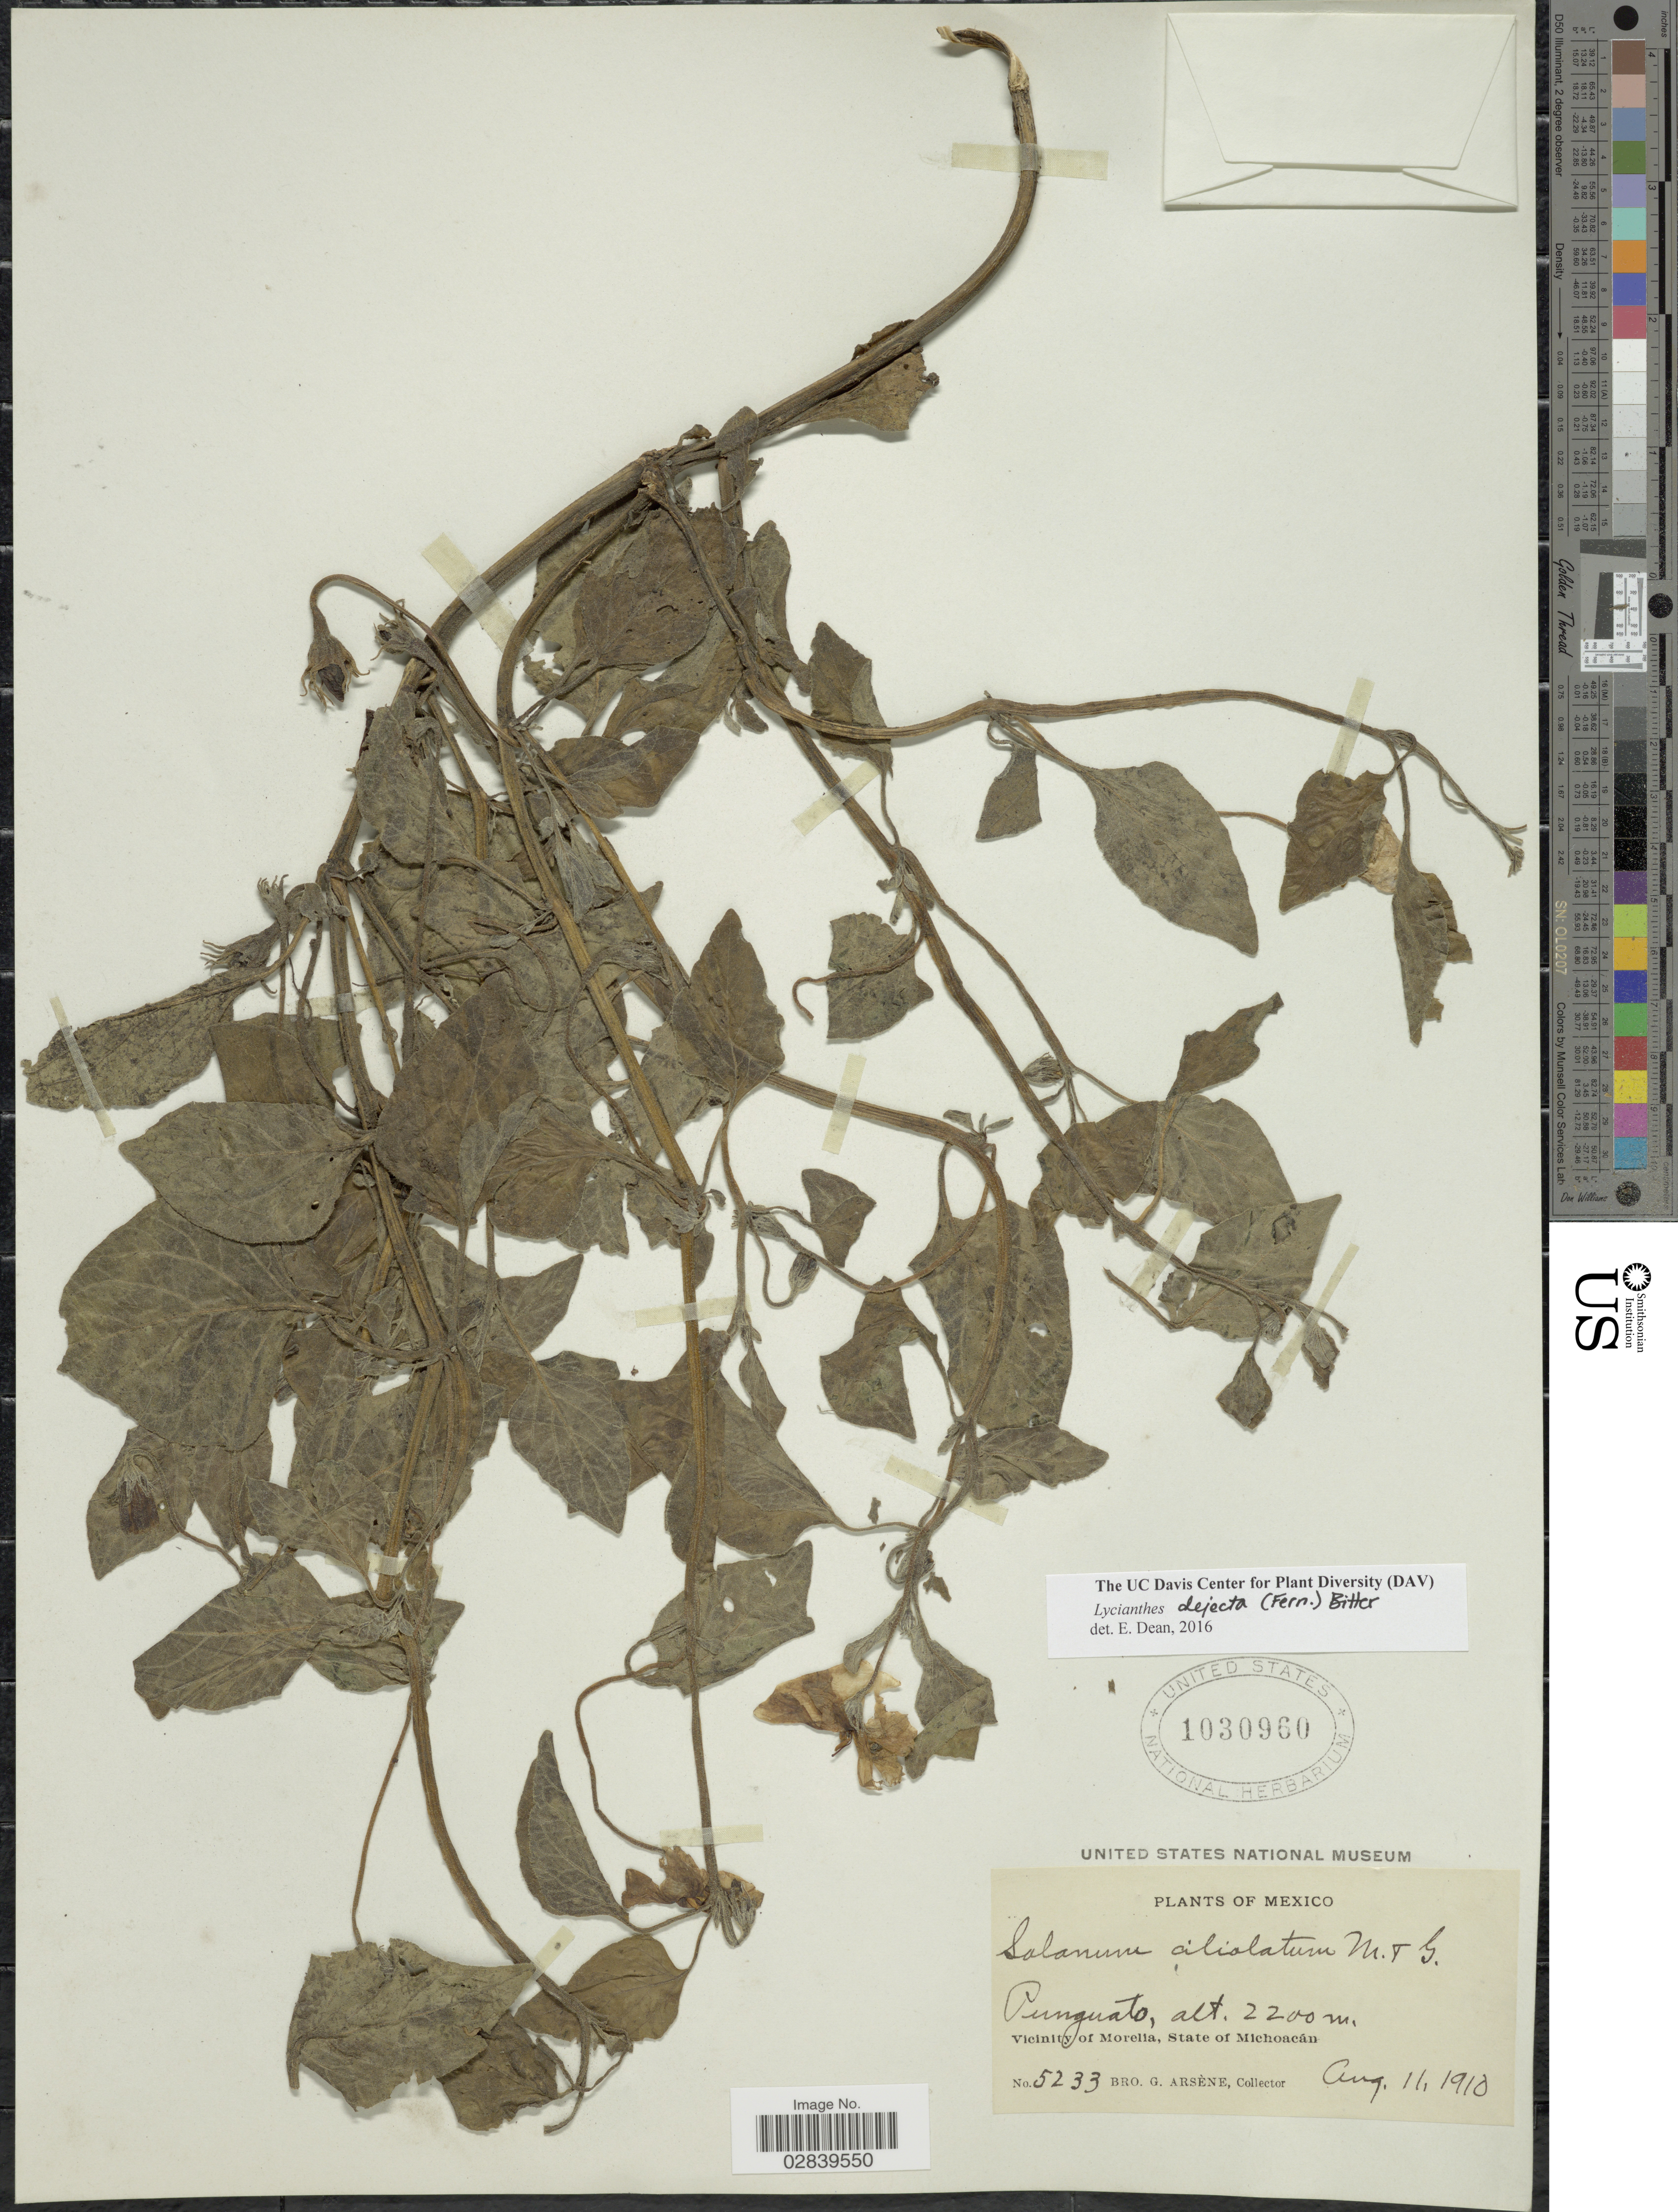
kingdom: Plantae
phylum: Tracheophyta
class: Magnoliopsida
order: Solanales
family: Solanaceae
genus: Lycianthes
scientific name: Lycianthes dejecta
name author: (Fernald) Bitter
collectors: Bro. G. Arsène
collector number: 5233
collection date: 1910-08-11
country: Mexico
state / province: Michoacán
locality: Punguato, Vicinity of Morelia.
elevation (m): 2200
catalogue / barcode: US 1030960